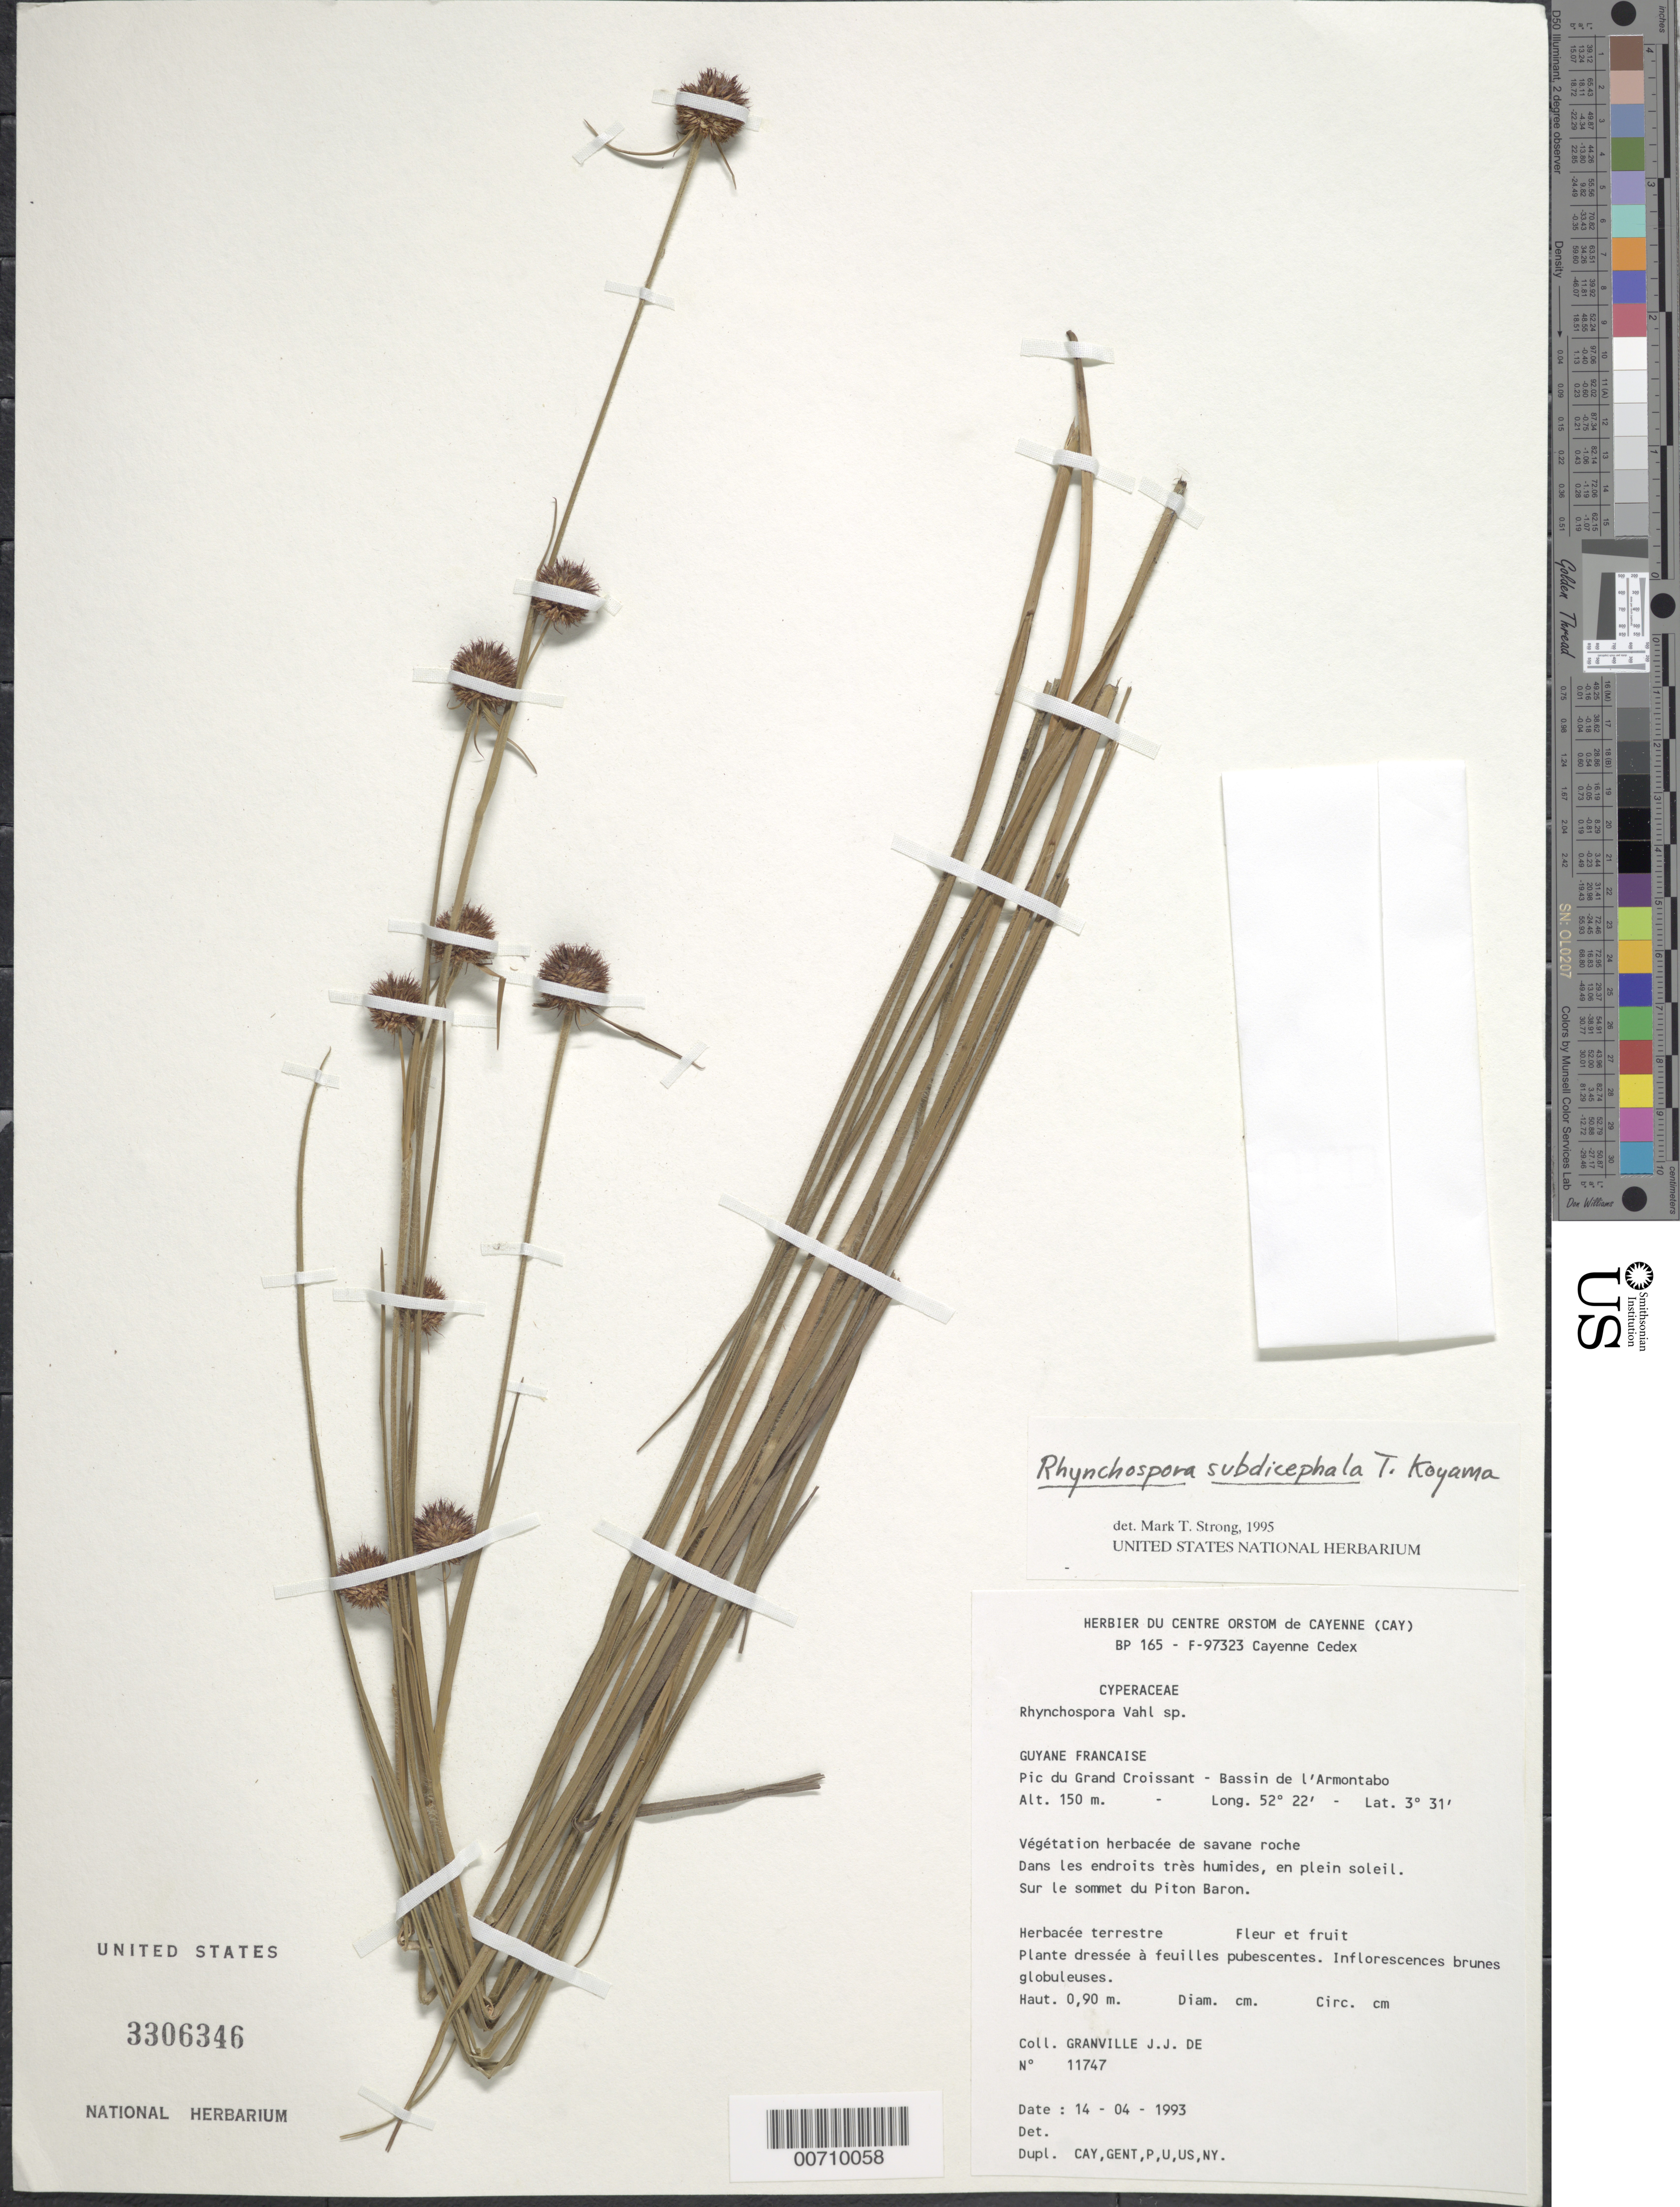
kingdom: Plantae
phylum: Tracheophyta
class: Liliopsida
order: Poales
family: Cyperaceae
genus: Rhynchospora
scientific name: Rhynchospora subdicephala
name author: T. Koyama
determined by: Strong, M. T., (US), Smithsonian Institution - National Museum of Natural History (UNITED STATES)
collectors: J.-J. de Granville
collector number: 11747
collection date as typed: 14-Apr-93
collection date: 1993-04-14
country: French Guiana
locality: Pic du Grand Croissant, Bassin de l'Armontabo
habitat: Végétation herbacée de savane roche. Dans les endroits très humides, en plein soleil. Sur le sommet du Piton Baron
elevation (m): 150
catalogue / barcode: US 3306346